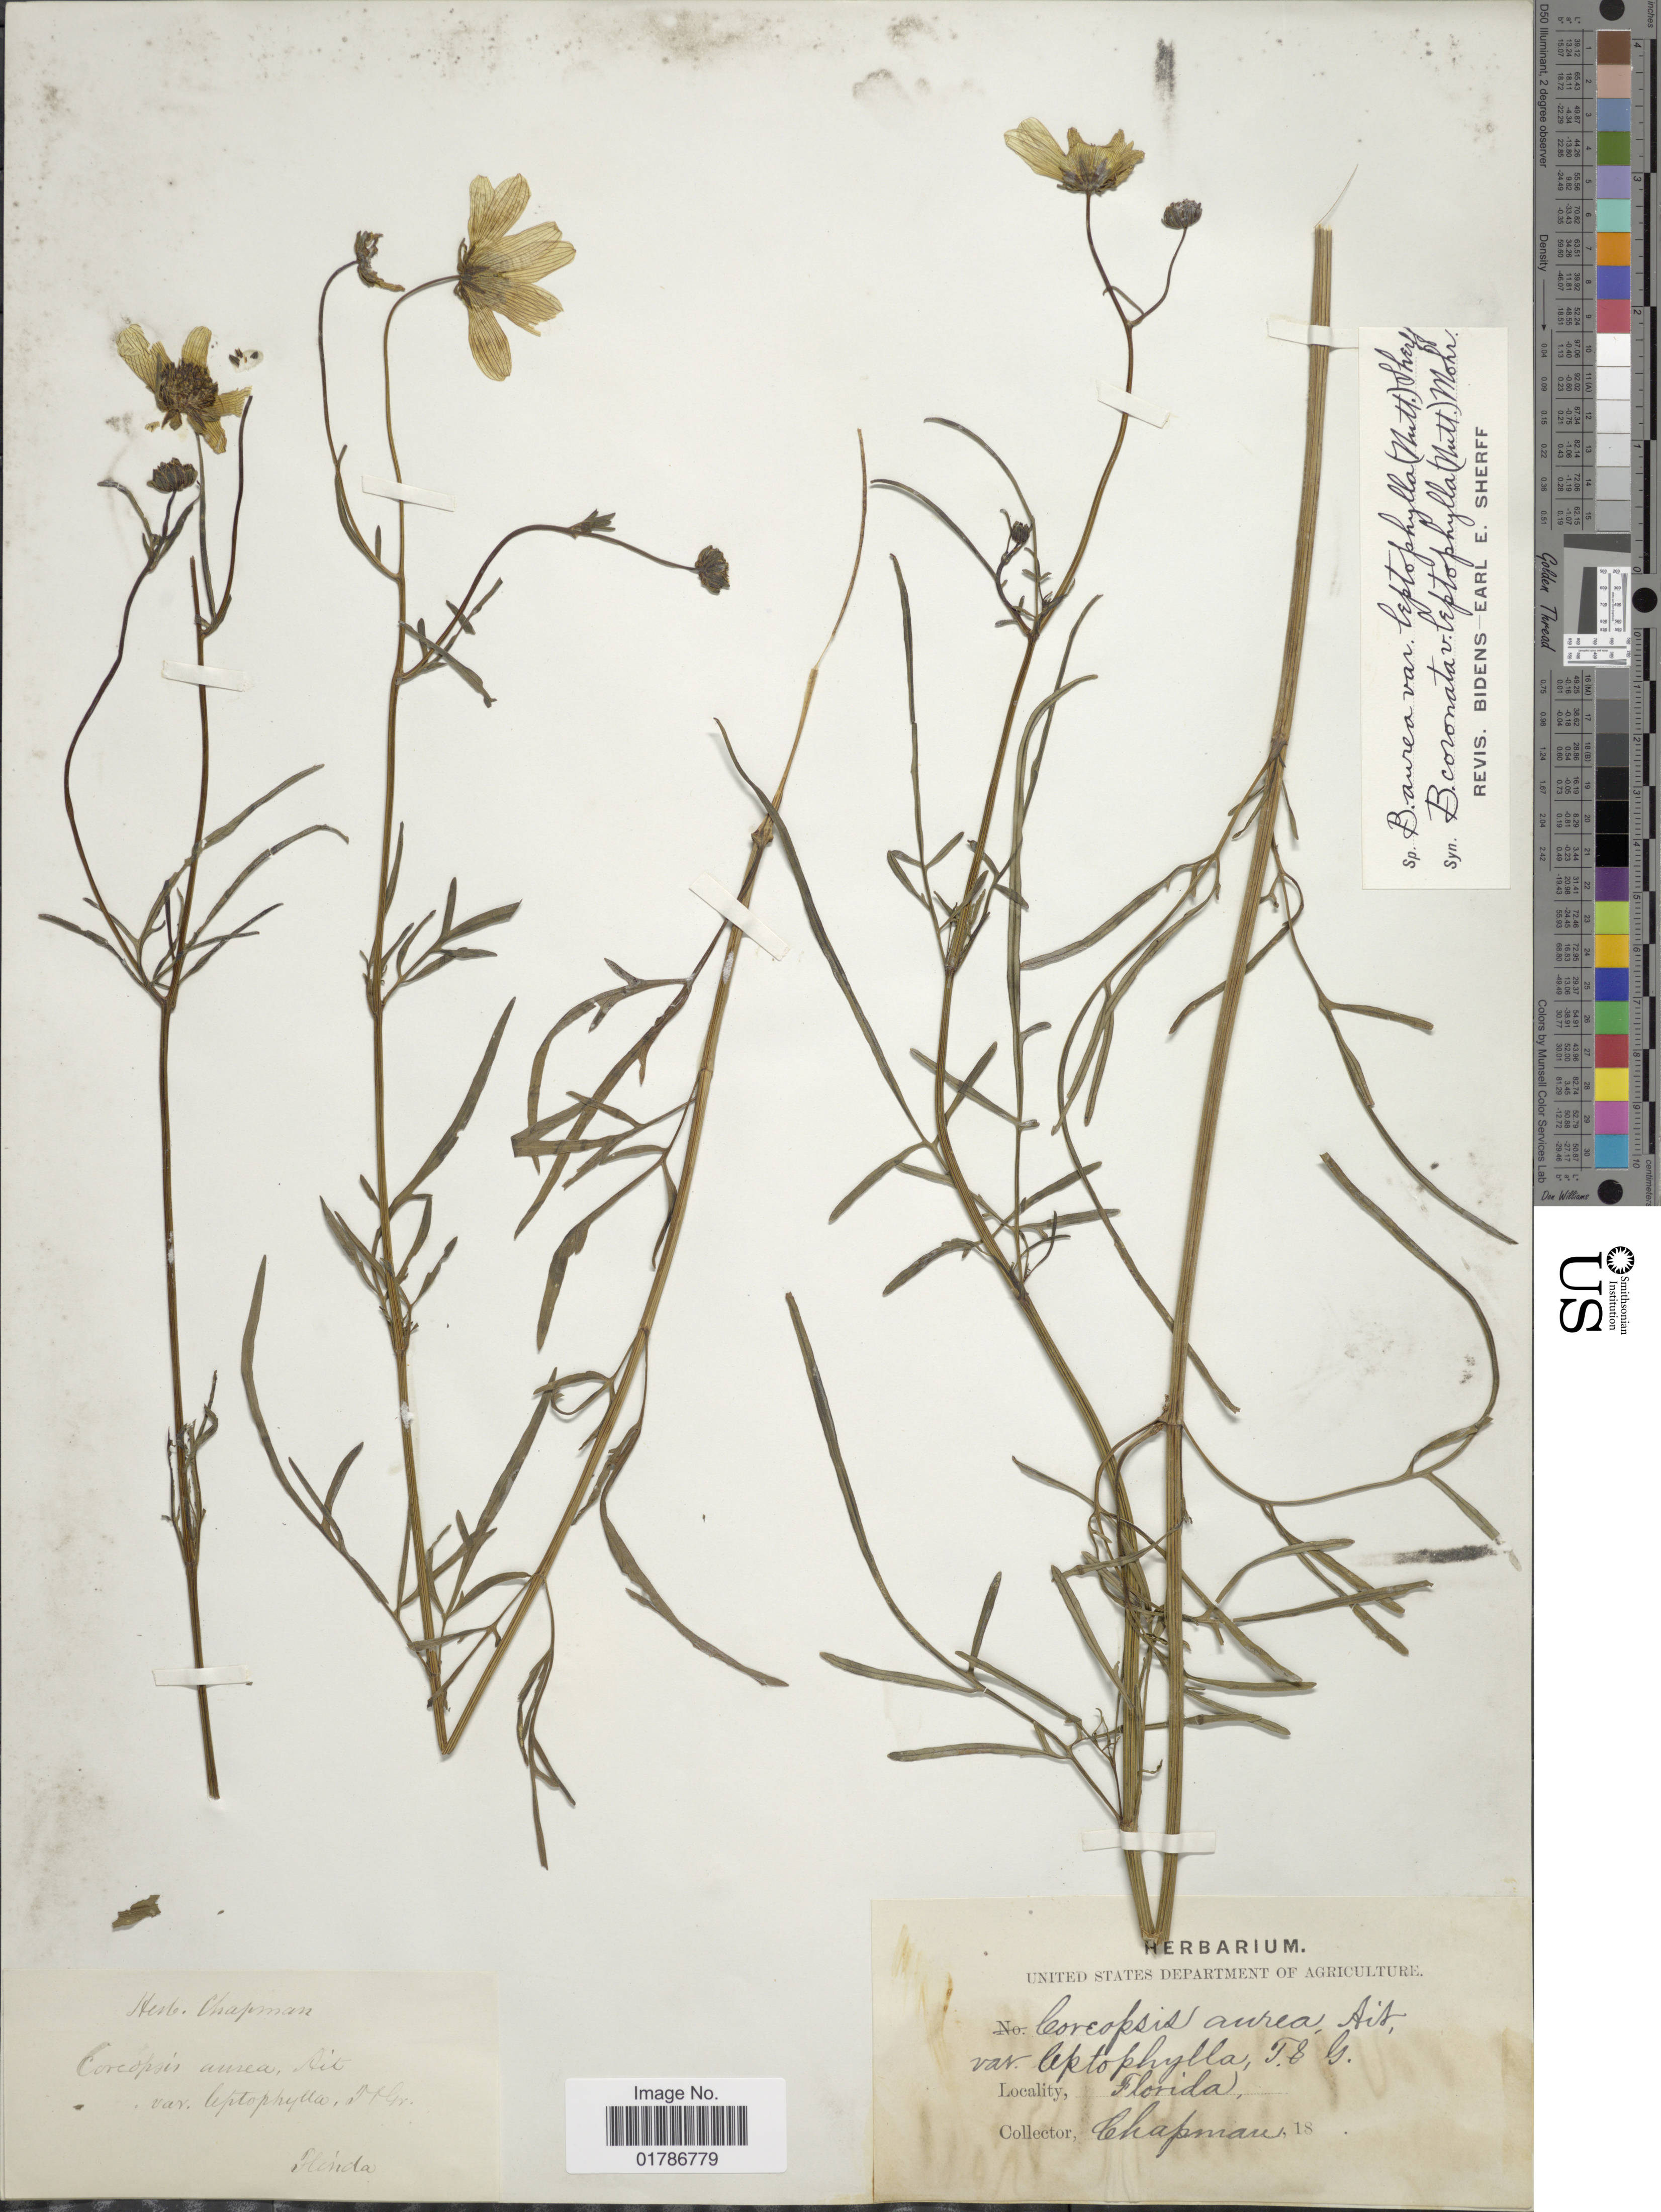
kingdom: Plantae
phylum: Tracheophyta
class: Magnoliopsida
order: Asterales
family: Asteraceae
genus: Bidens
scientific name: Bidens mitis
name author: (Michx.) Sherff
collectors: A. Chapman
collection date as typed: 18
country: United States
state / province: Florida